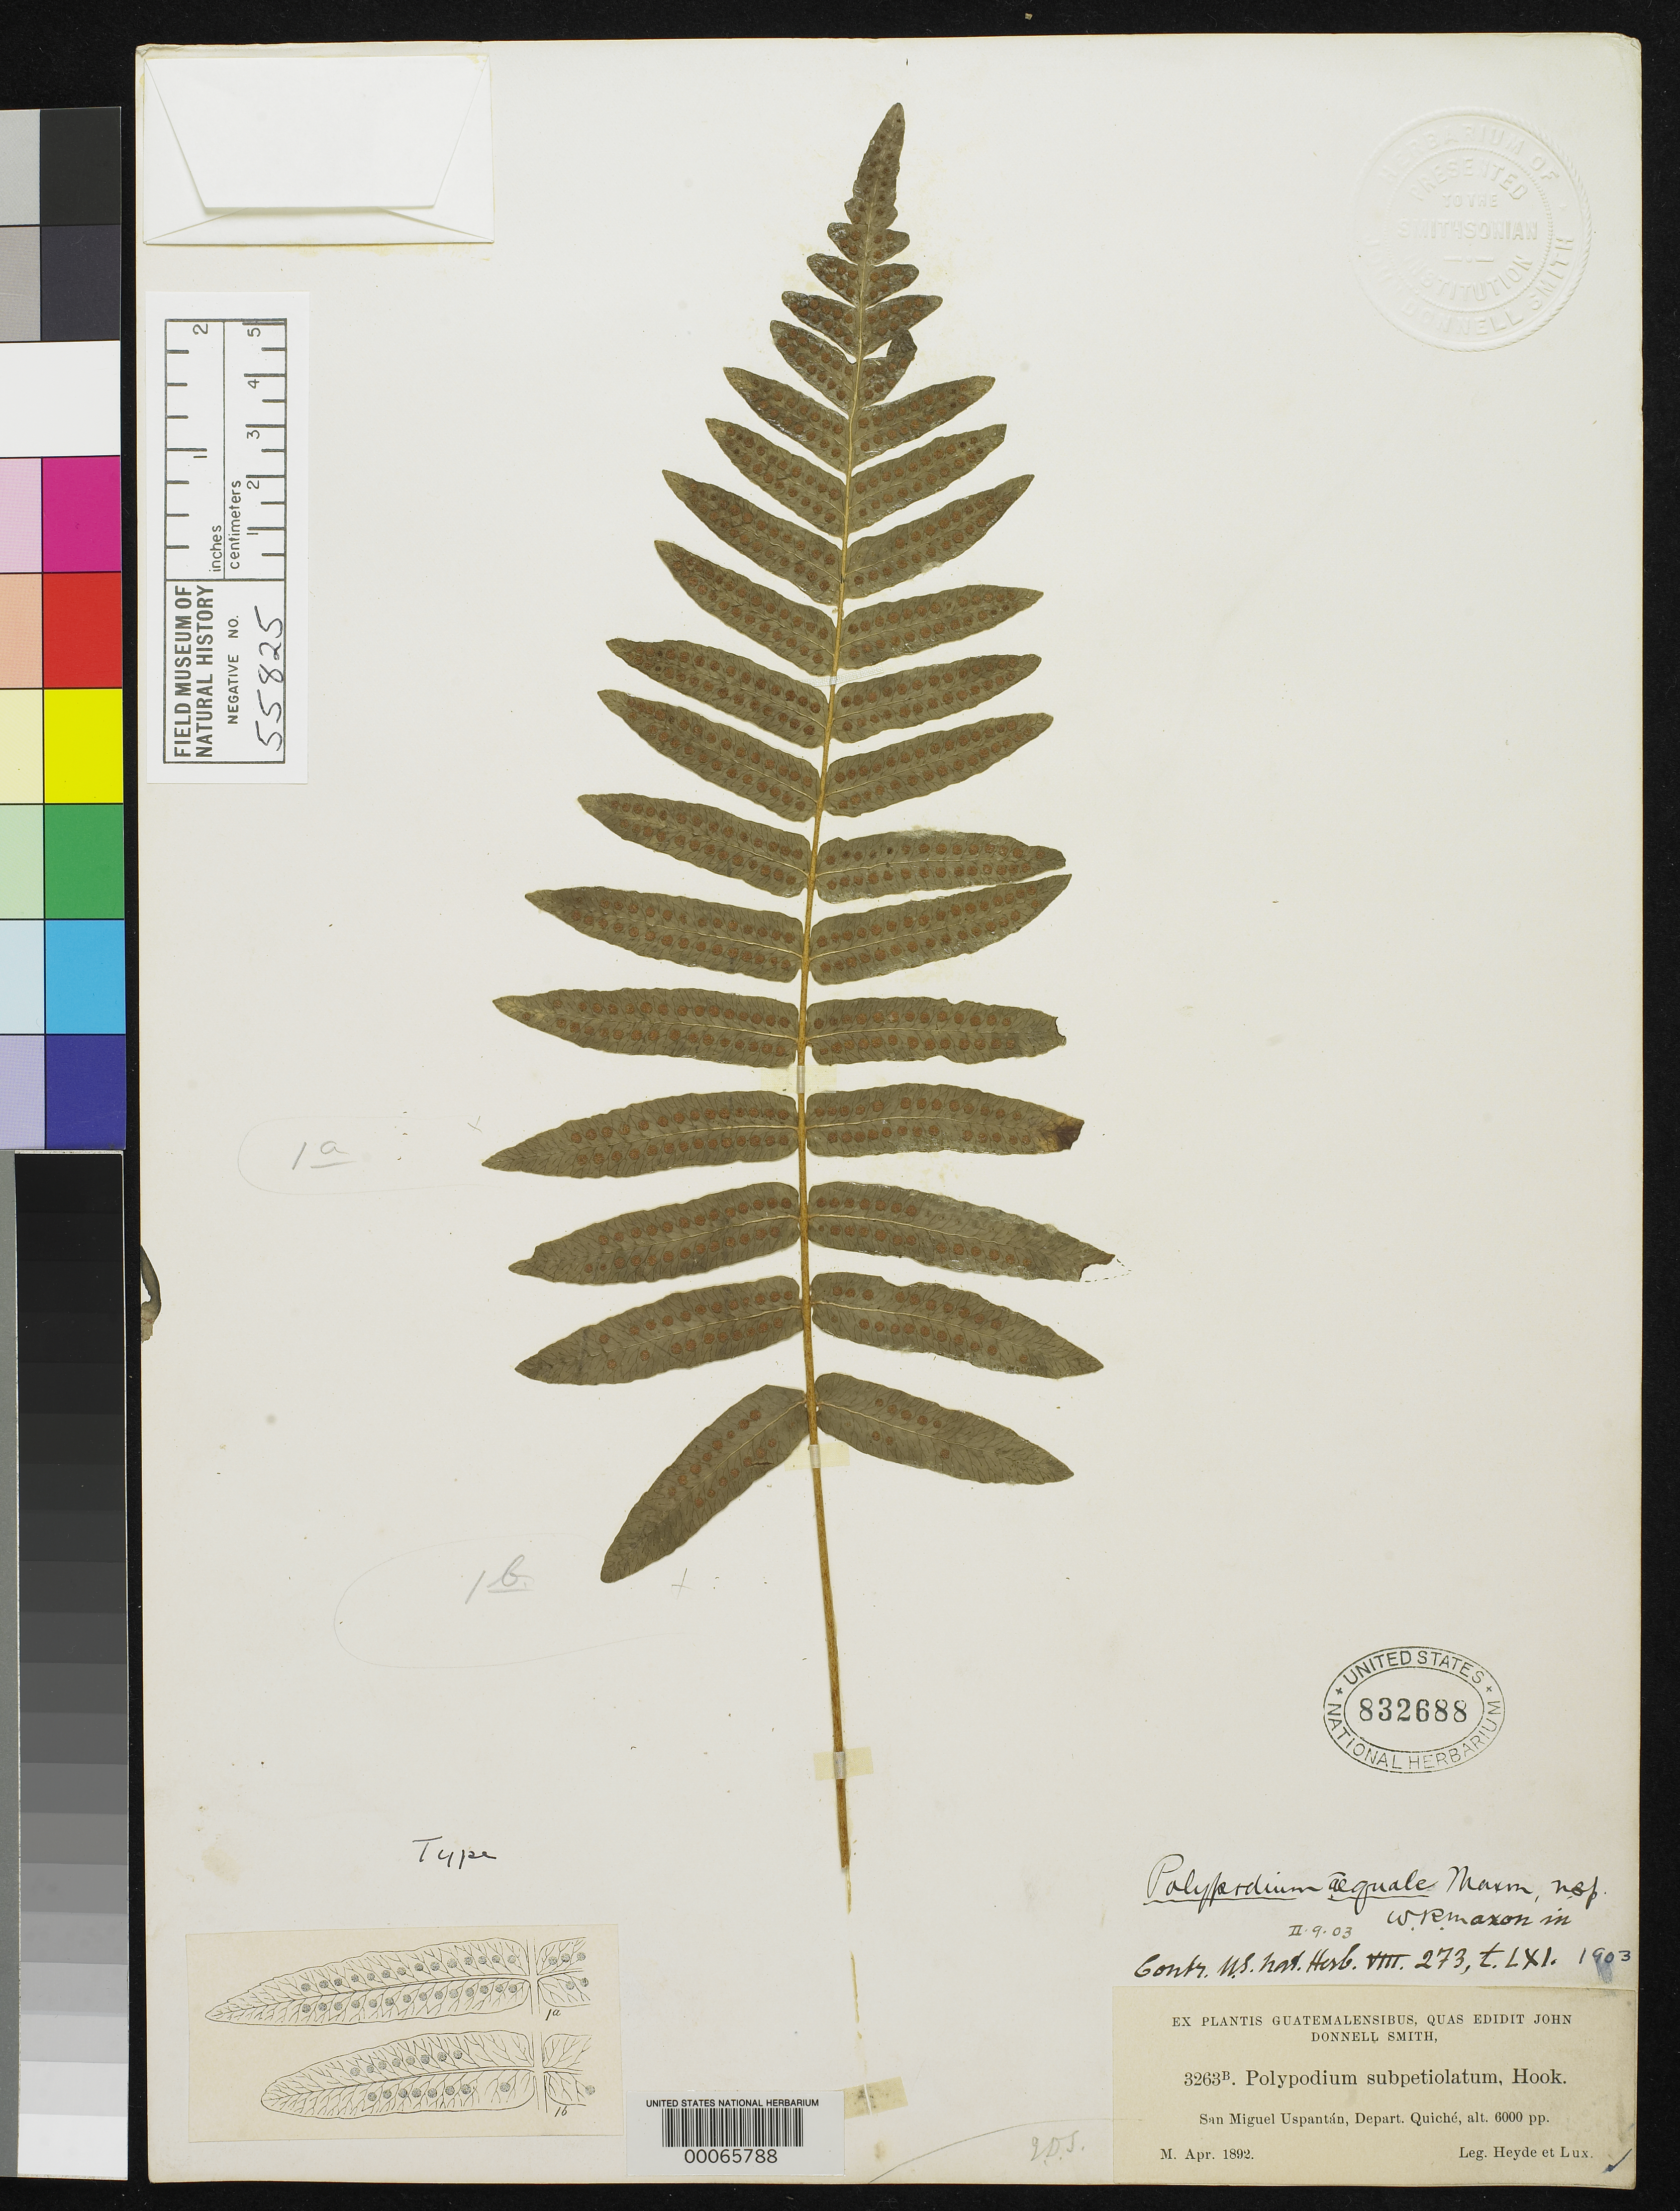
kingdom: Plantae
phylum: Tracheophyta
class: Polypodiopsida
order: Polypodiales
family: Polypodiaceae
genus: Polypodium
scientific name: Polypodium aequale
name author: Maxon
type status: Holotype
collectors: E. T. Heyde & E. Lux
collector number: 3263b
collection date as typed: Apr 1892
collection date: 1892-04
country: Guatemala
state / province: El Quiché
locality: San Miguel Uspantán.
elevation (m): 1829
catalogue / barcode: US 832688